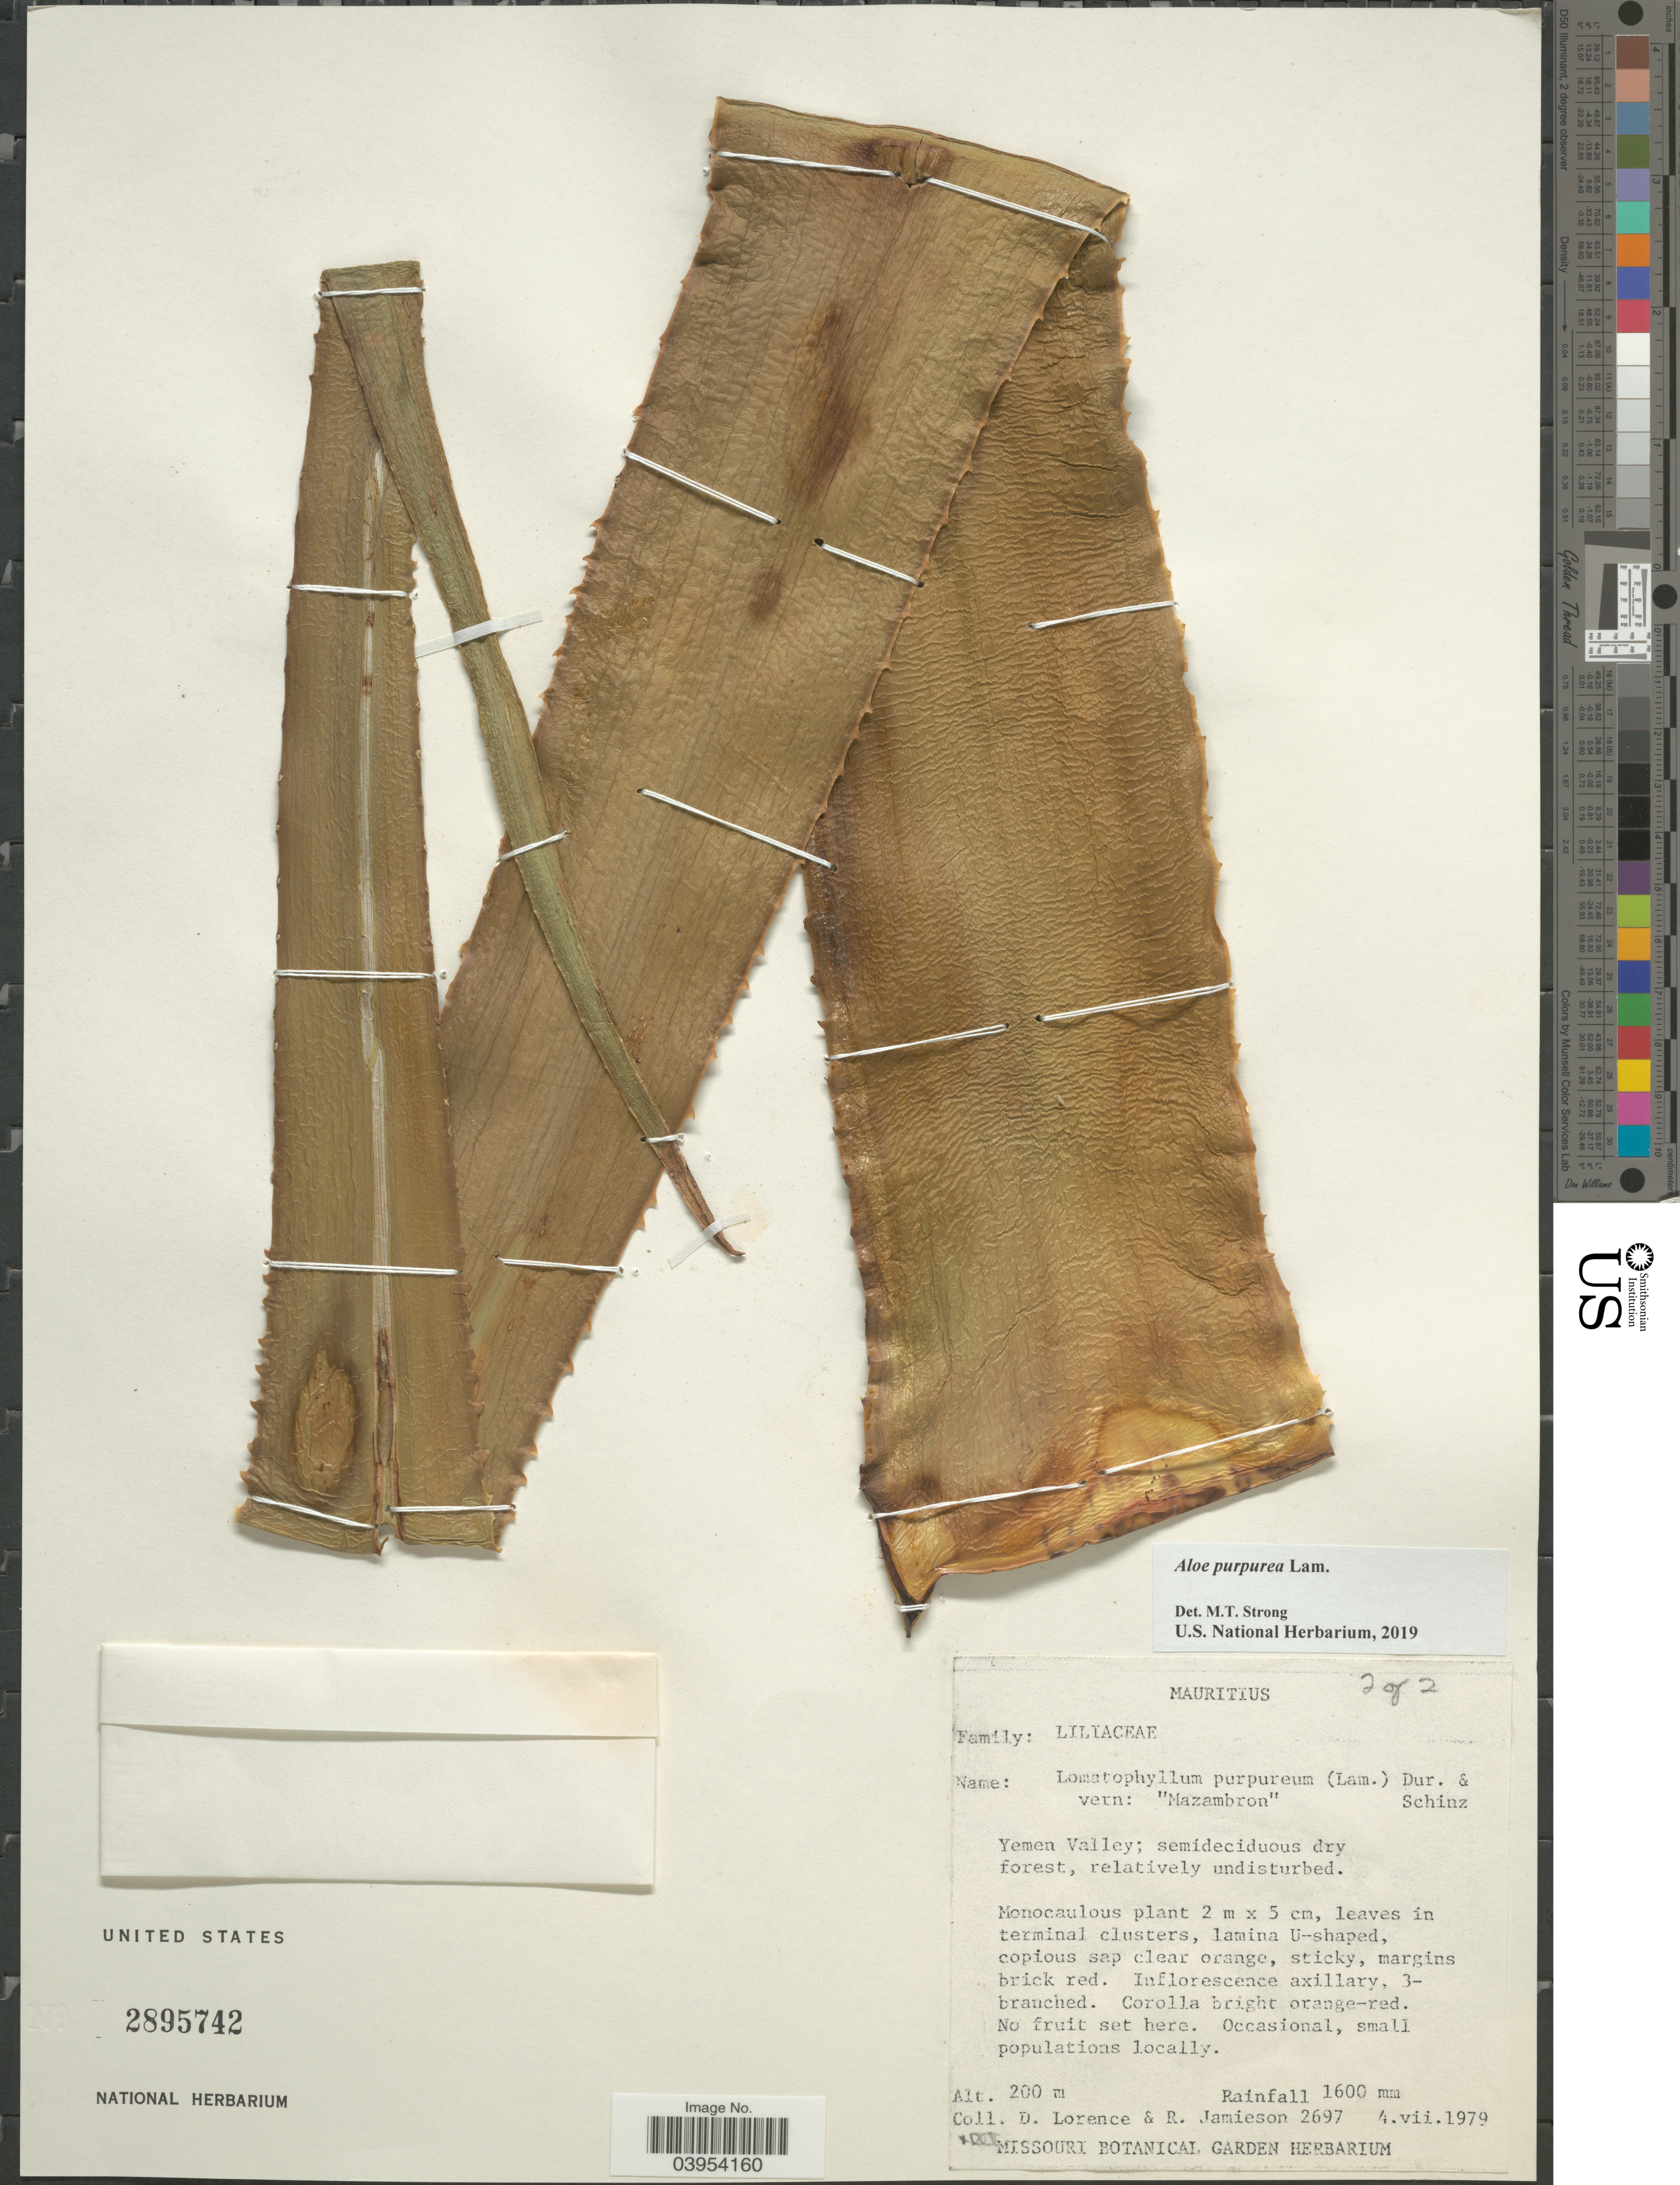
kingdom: Plantae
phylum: Tracheophyta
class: Liliopsida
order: Asparagales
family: Asphodelaceae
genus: Aloe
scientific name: Aloe purpurea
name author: Lam.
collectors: D. Lorence & R. Jamieson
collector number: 2697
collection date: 1979-07-04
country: Mauritius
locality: Yemen Valley.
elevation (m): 200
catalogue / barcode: US 2895742